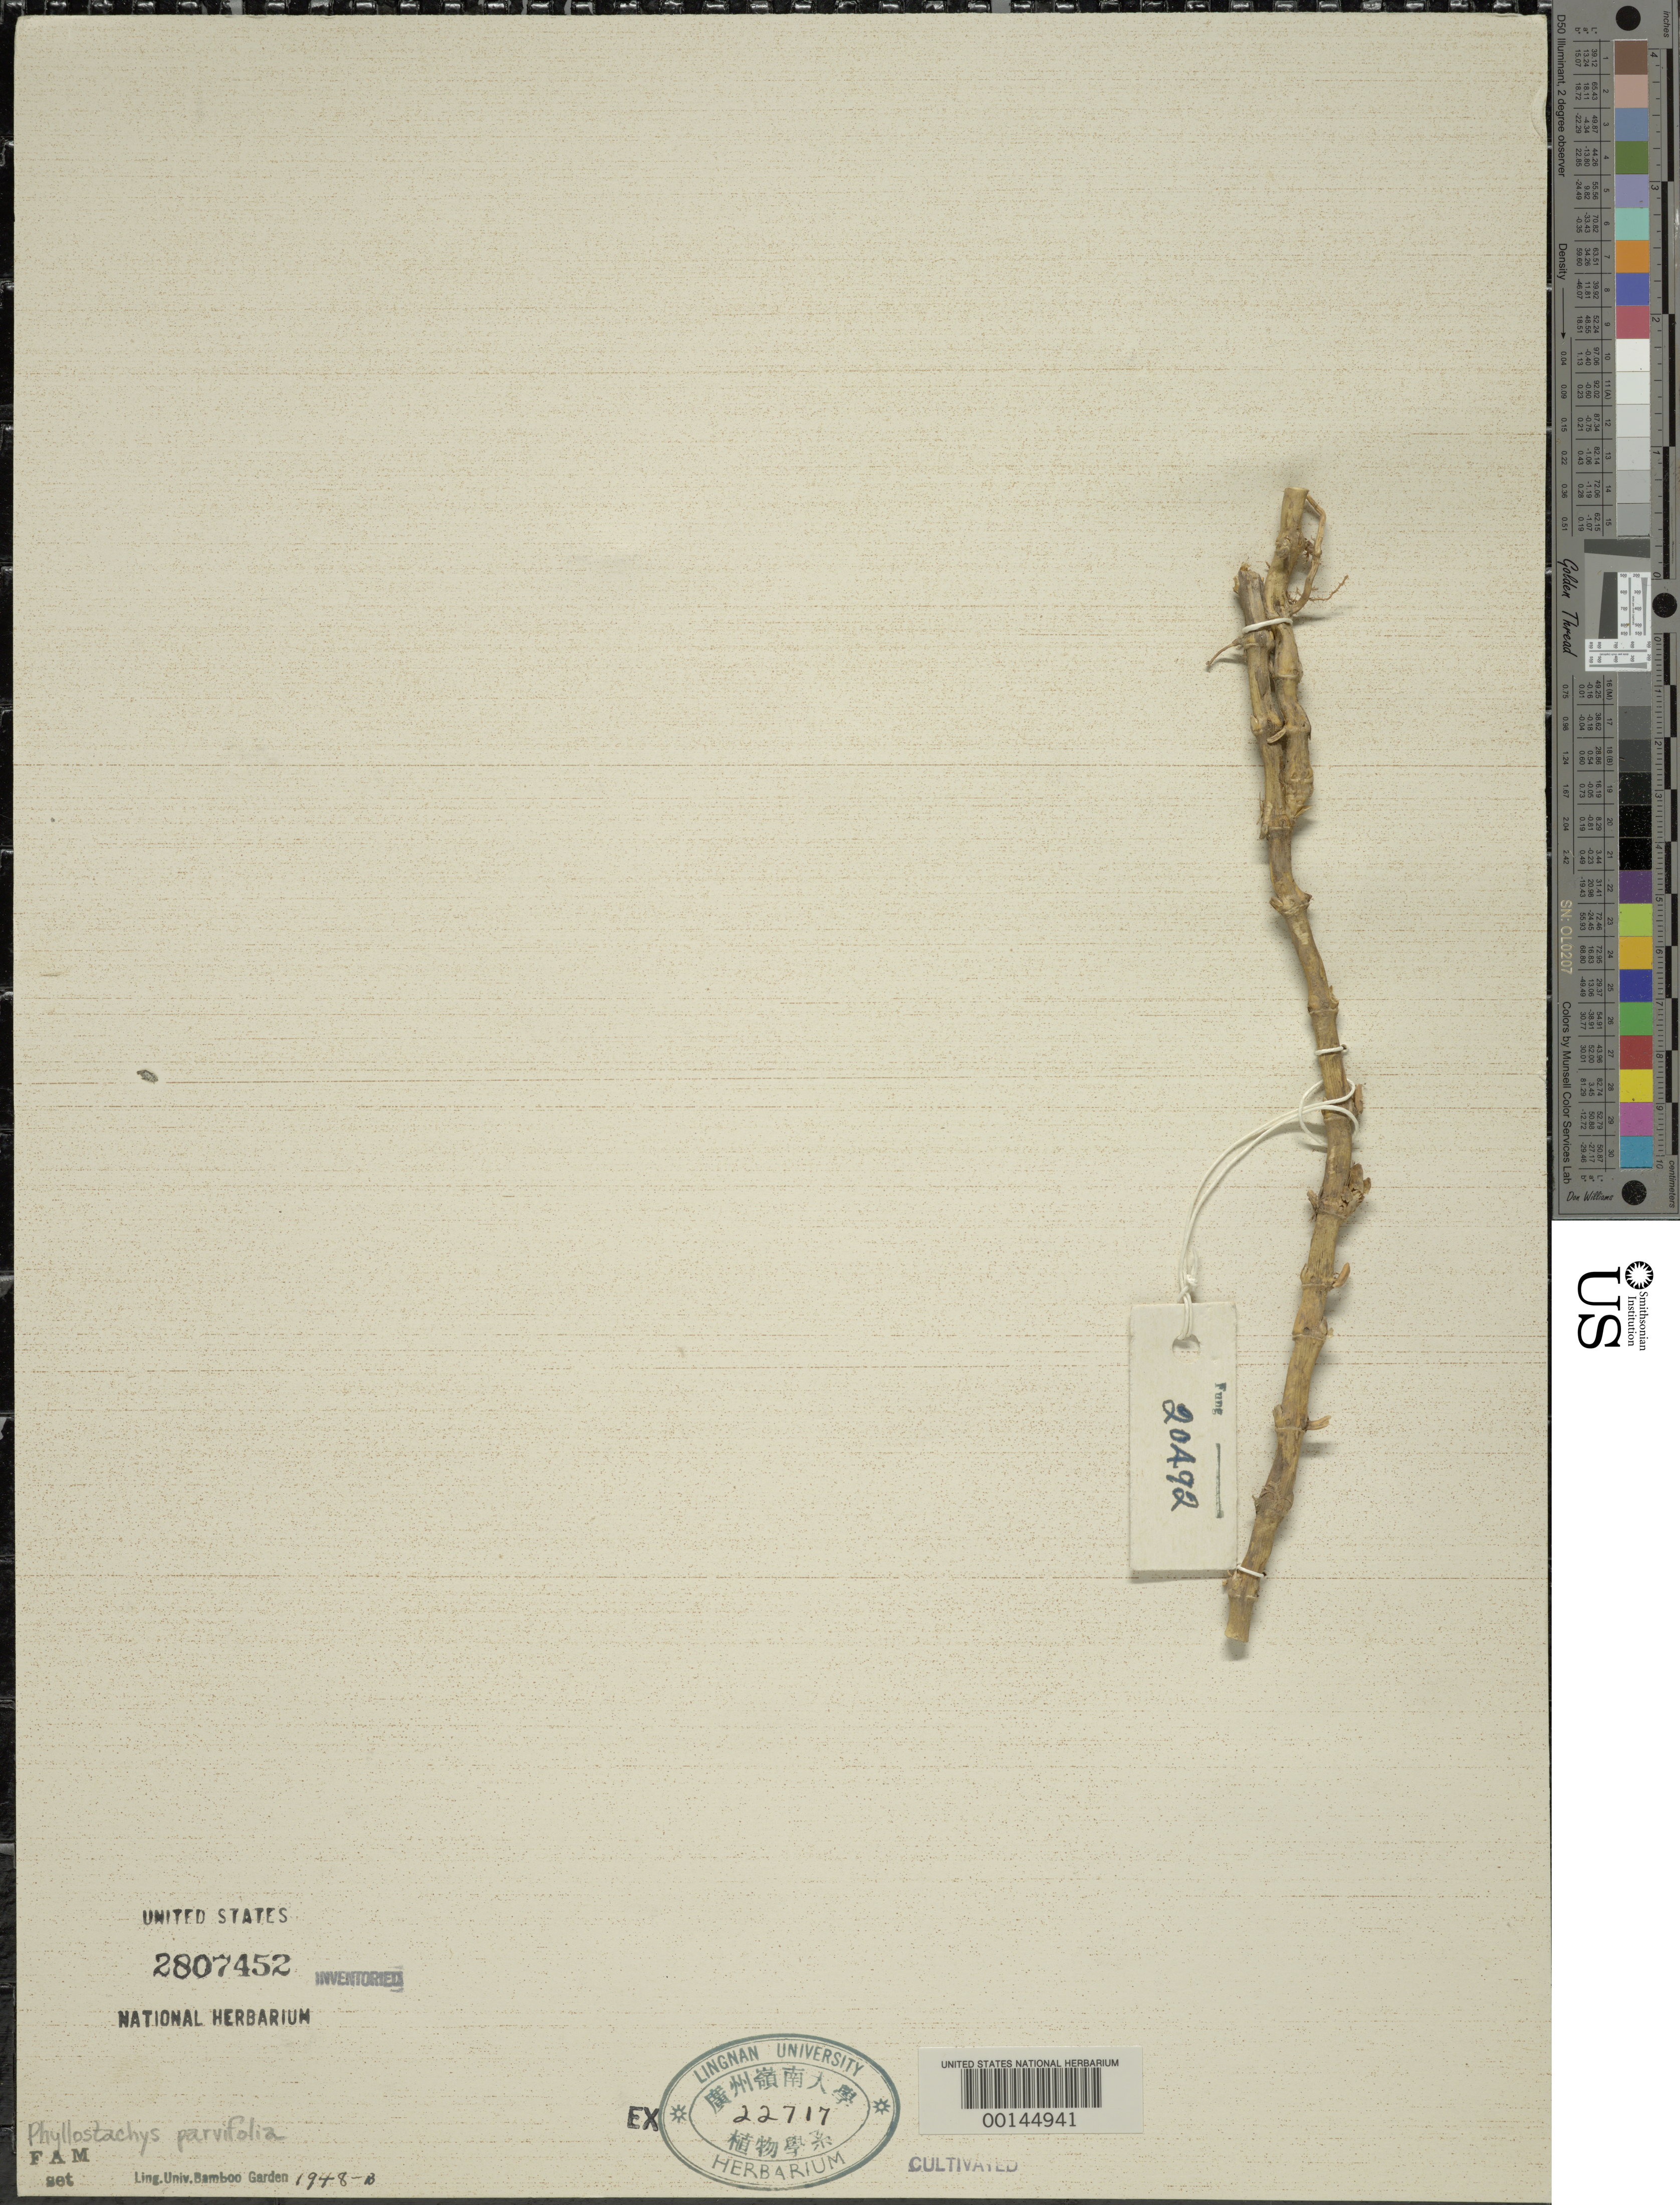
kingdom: Plantae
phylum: Tracheophyta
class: Liliopsida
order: Poales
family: Poaceae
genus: Phyllostachys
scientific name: Phyllostachys parvifolia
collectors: H. L. Fung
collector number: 20492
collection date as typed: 20 Dec 1932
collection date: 1932-12-20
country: China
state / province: Guangdong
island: Honam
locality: Honan, p'an-yu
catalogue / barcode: US 2807452